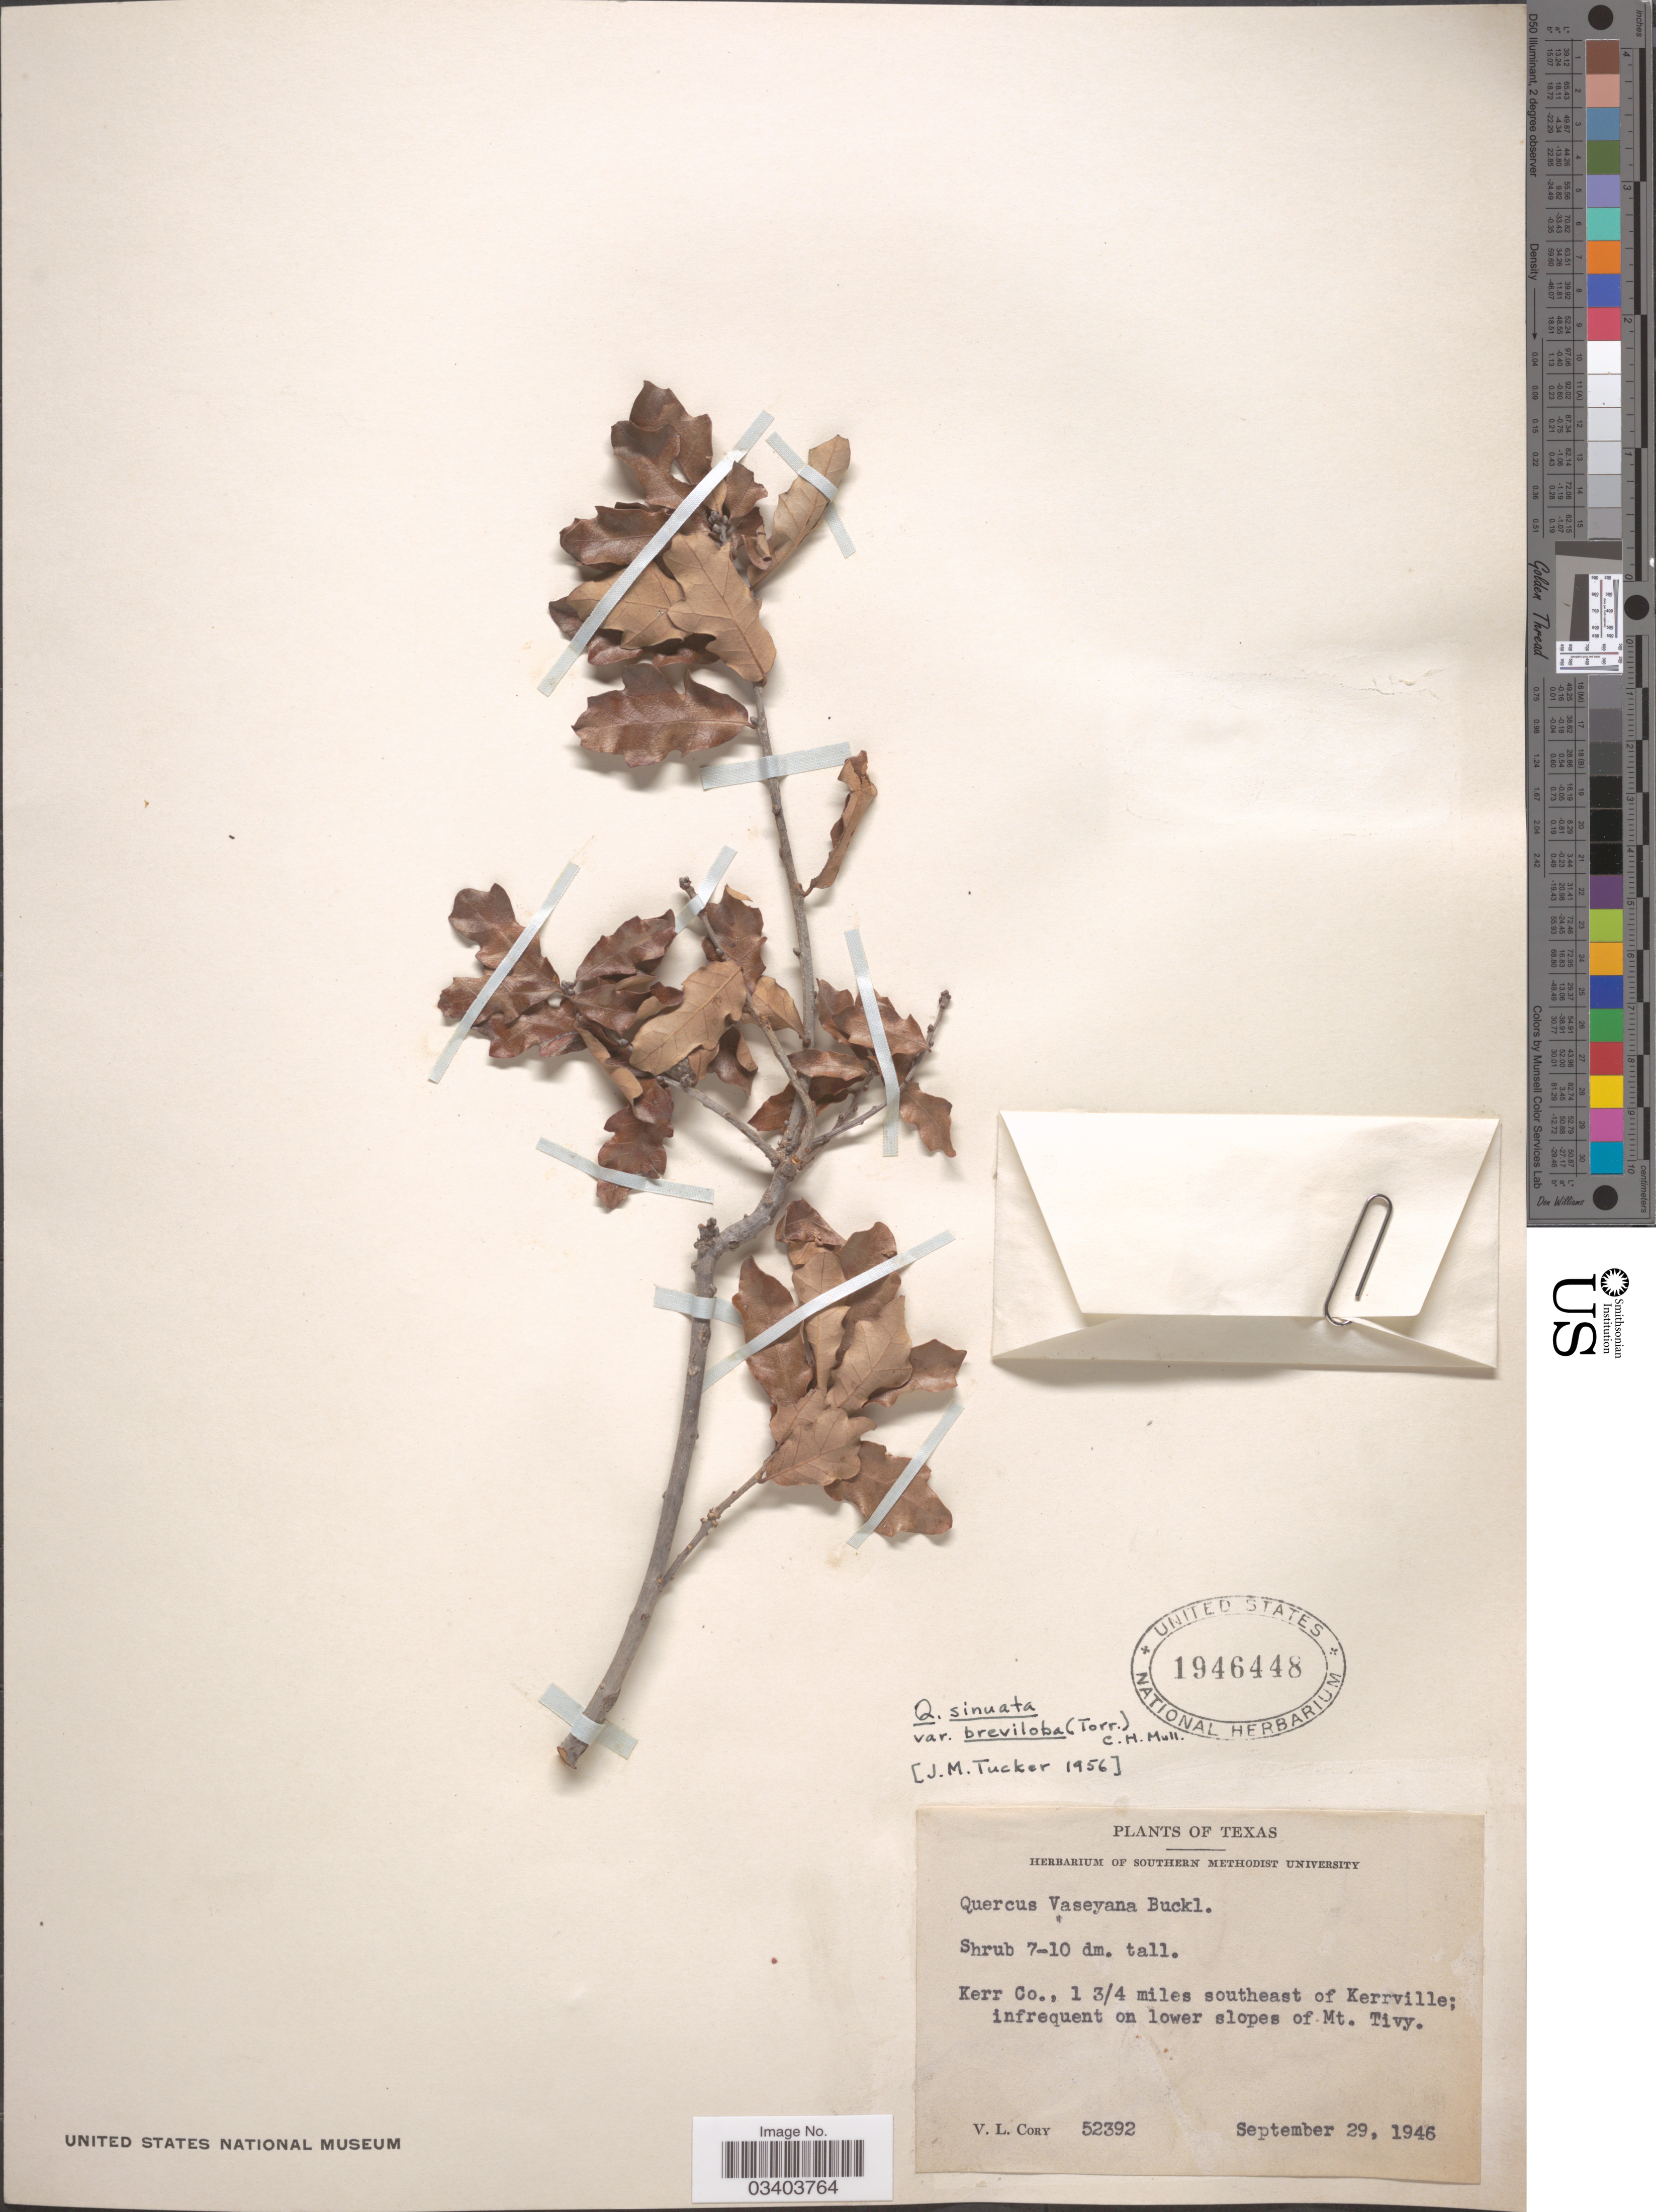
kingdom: Plantae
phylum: Tracheophyta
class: Magnoliopsida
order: Fagales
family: Fagaceae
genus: Quercus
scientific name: Quercus breviloba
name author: (Torr.) Sarg.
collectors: V. Cory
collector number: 52392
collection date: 1946-09-29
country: United States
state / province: Texas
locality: Kerr Co., 1 3/4 miles southeast of Kerrville; on lower slopes of Mt. Tivy.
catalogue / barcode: US 1946448